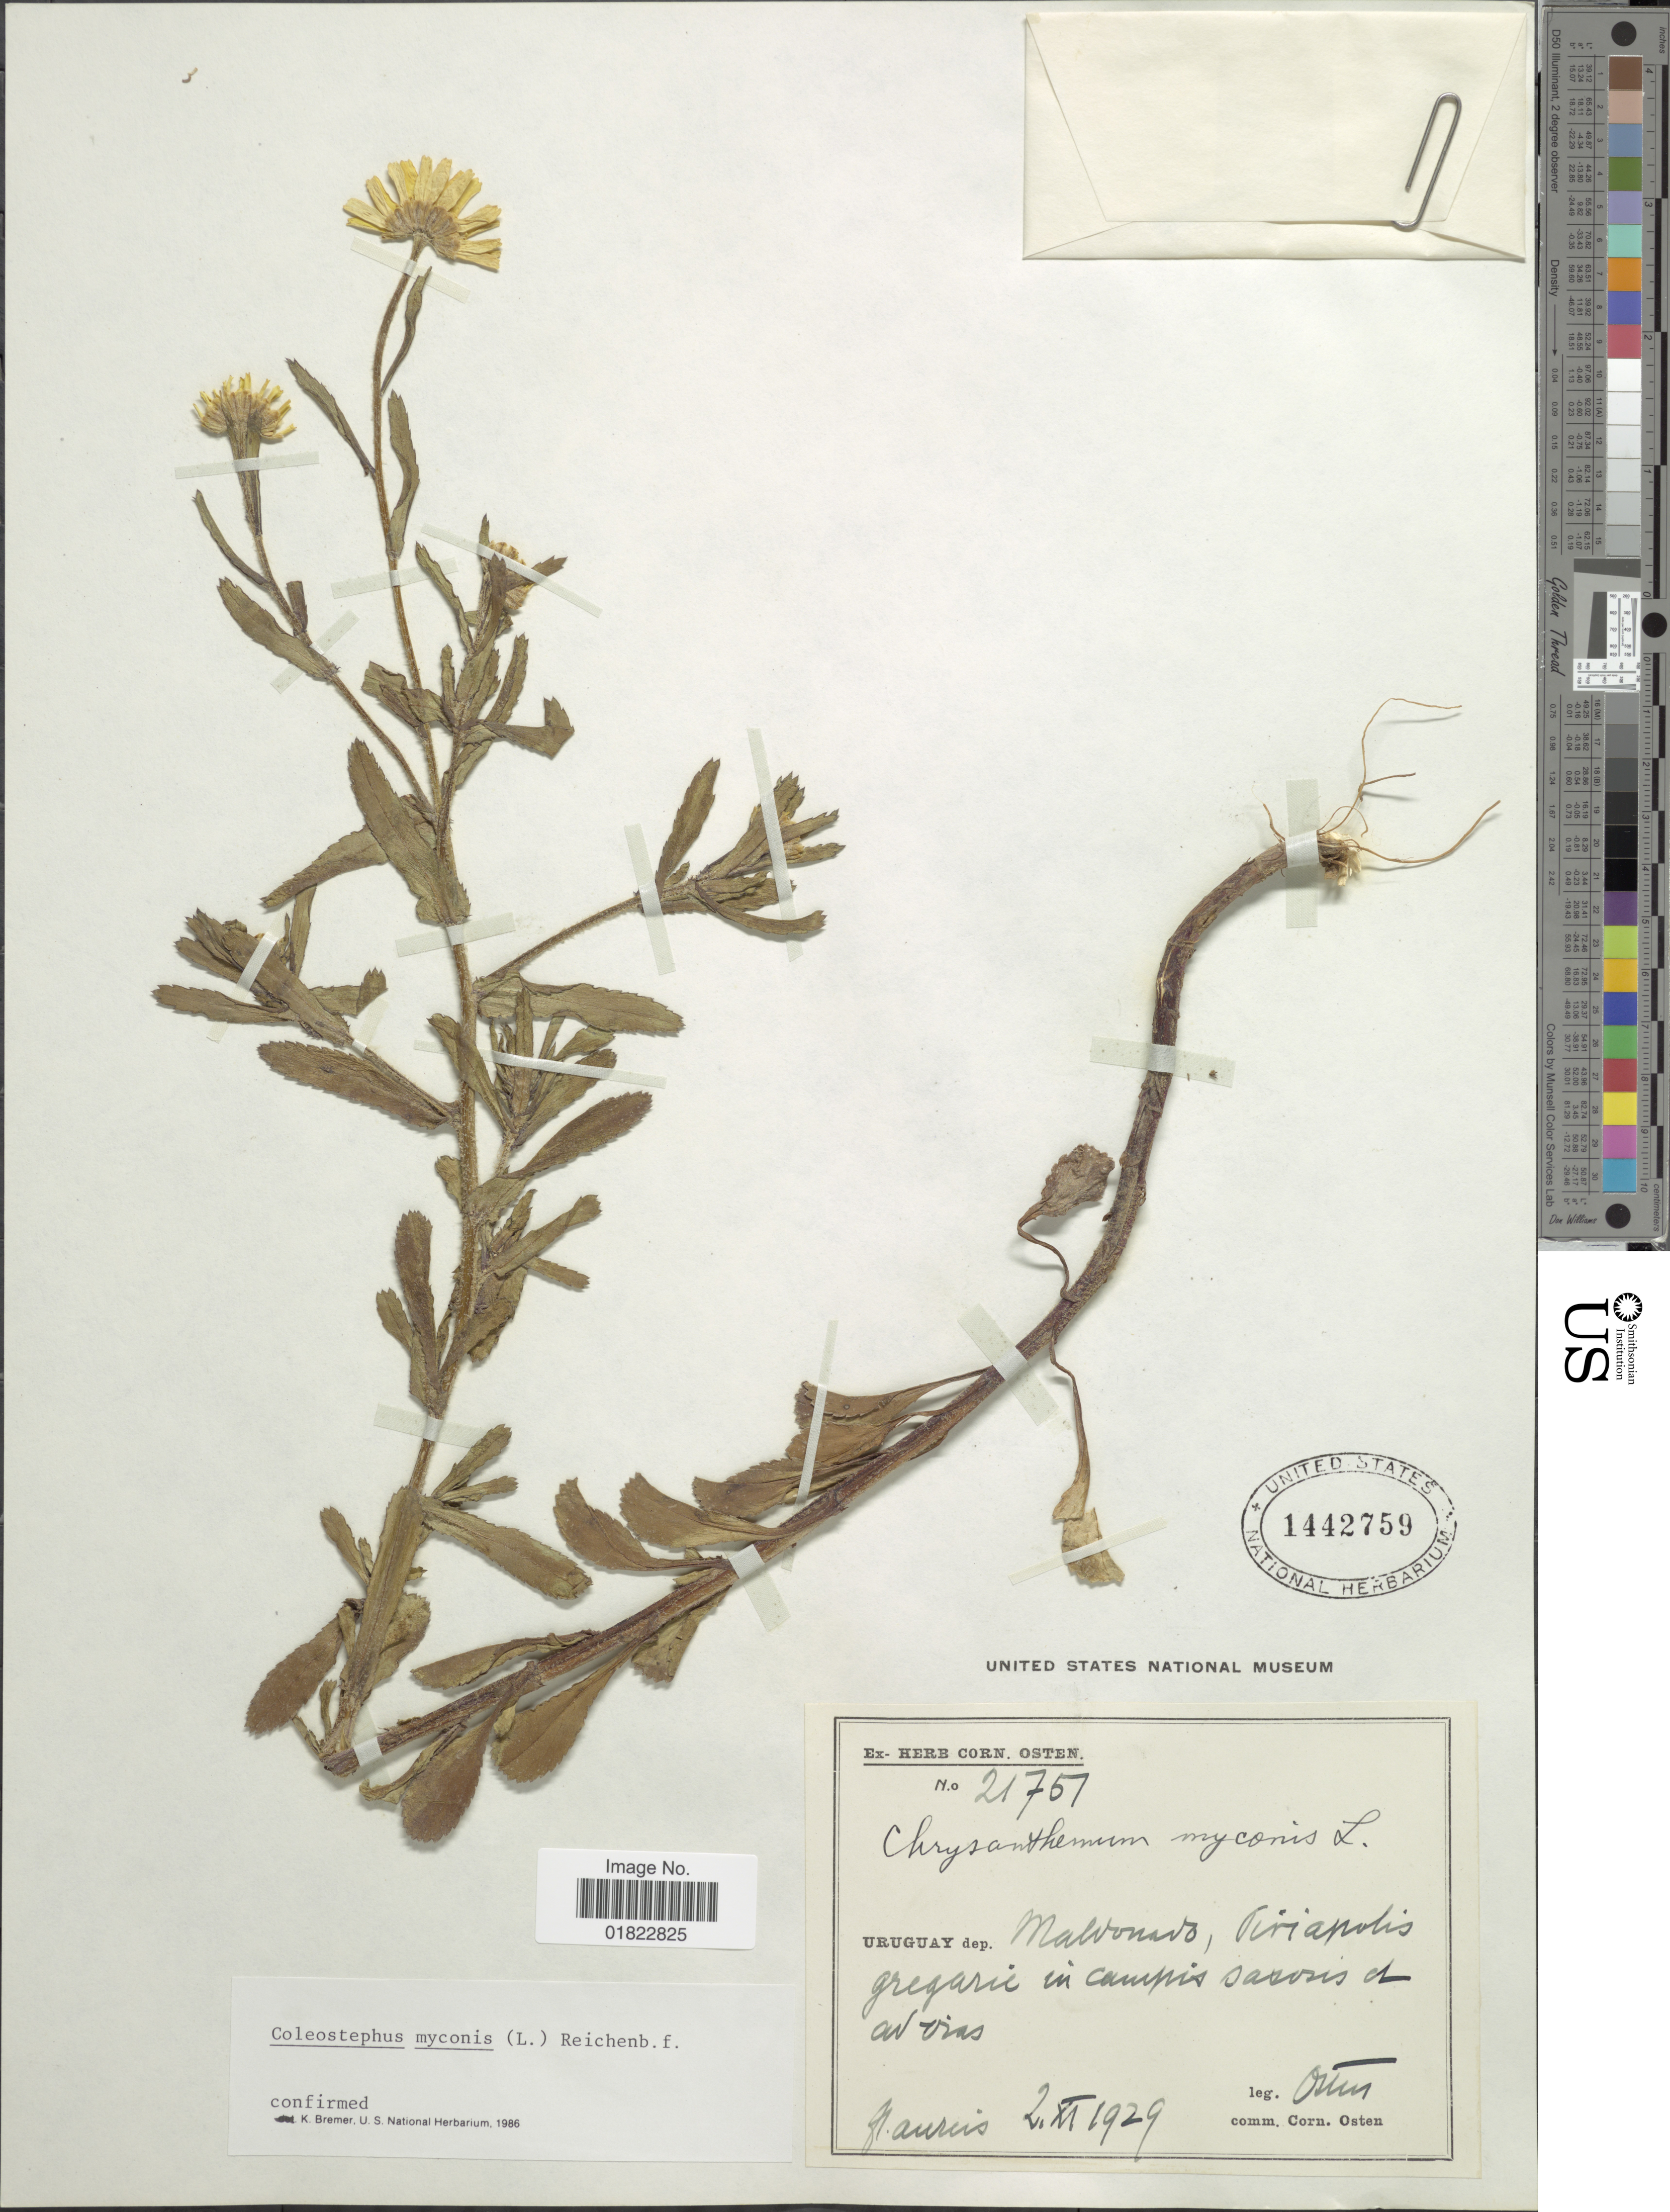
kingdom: Plantae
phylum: Tracheophyta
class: Magnoliopsida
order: Asterales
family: Asteraceae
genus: Coleostephus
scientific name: Coleostephus myconis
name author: (L.) Cass.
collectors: C. Osten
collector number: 21751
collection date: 1929-11-02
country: Uruguay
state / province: Maldonado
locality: Uruguay dep. Maldonado, Piriapolis.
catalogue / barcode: US 1442759